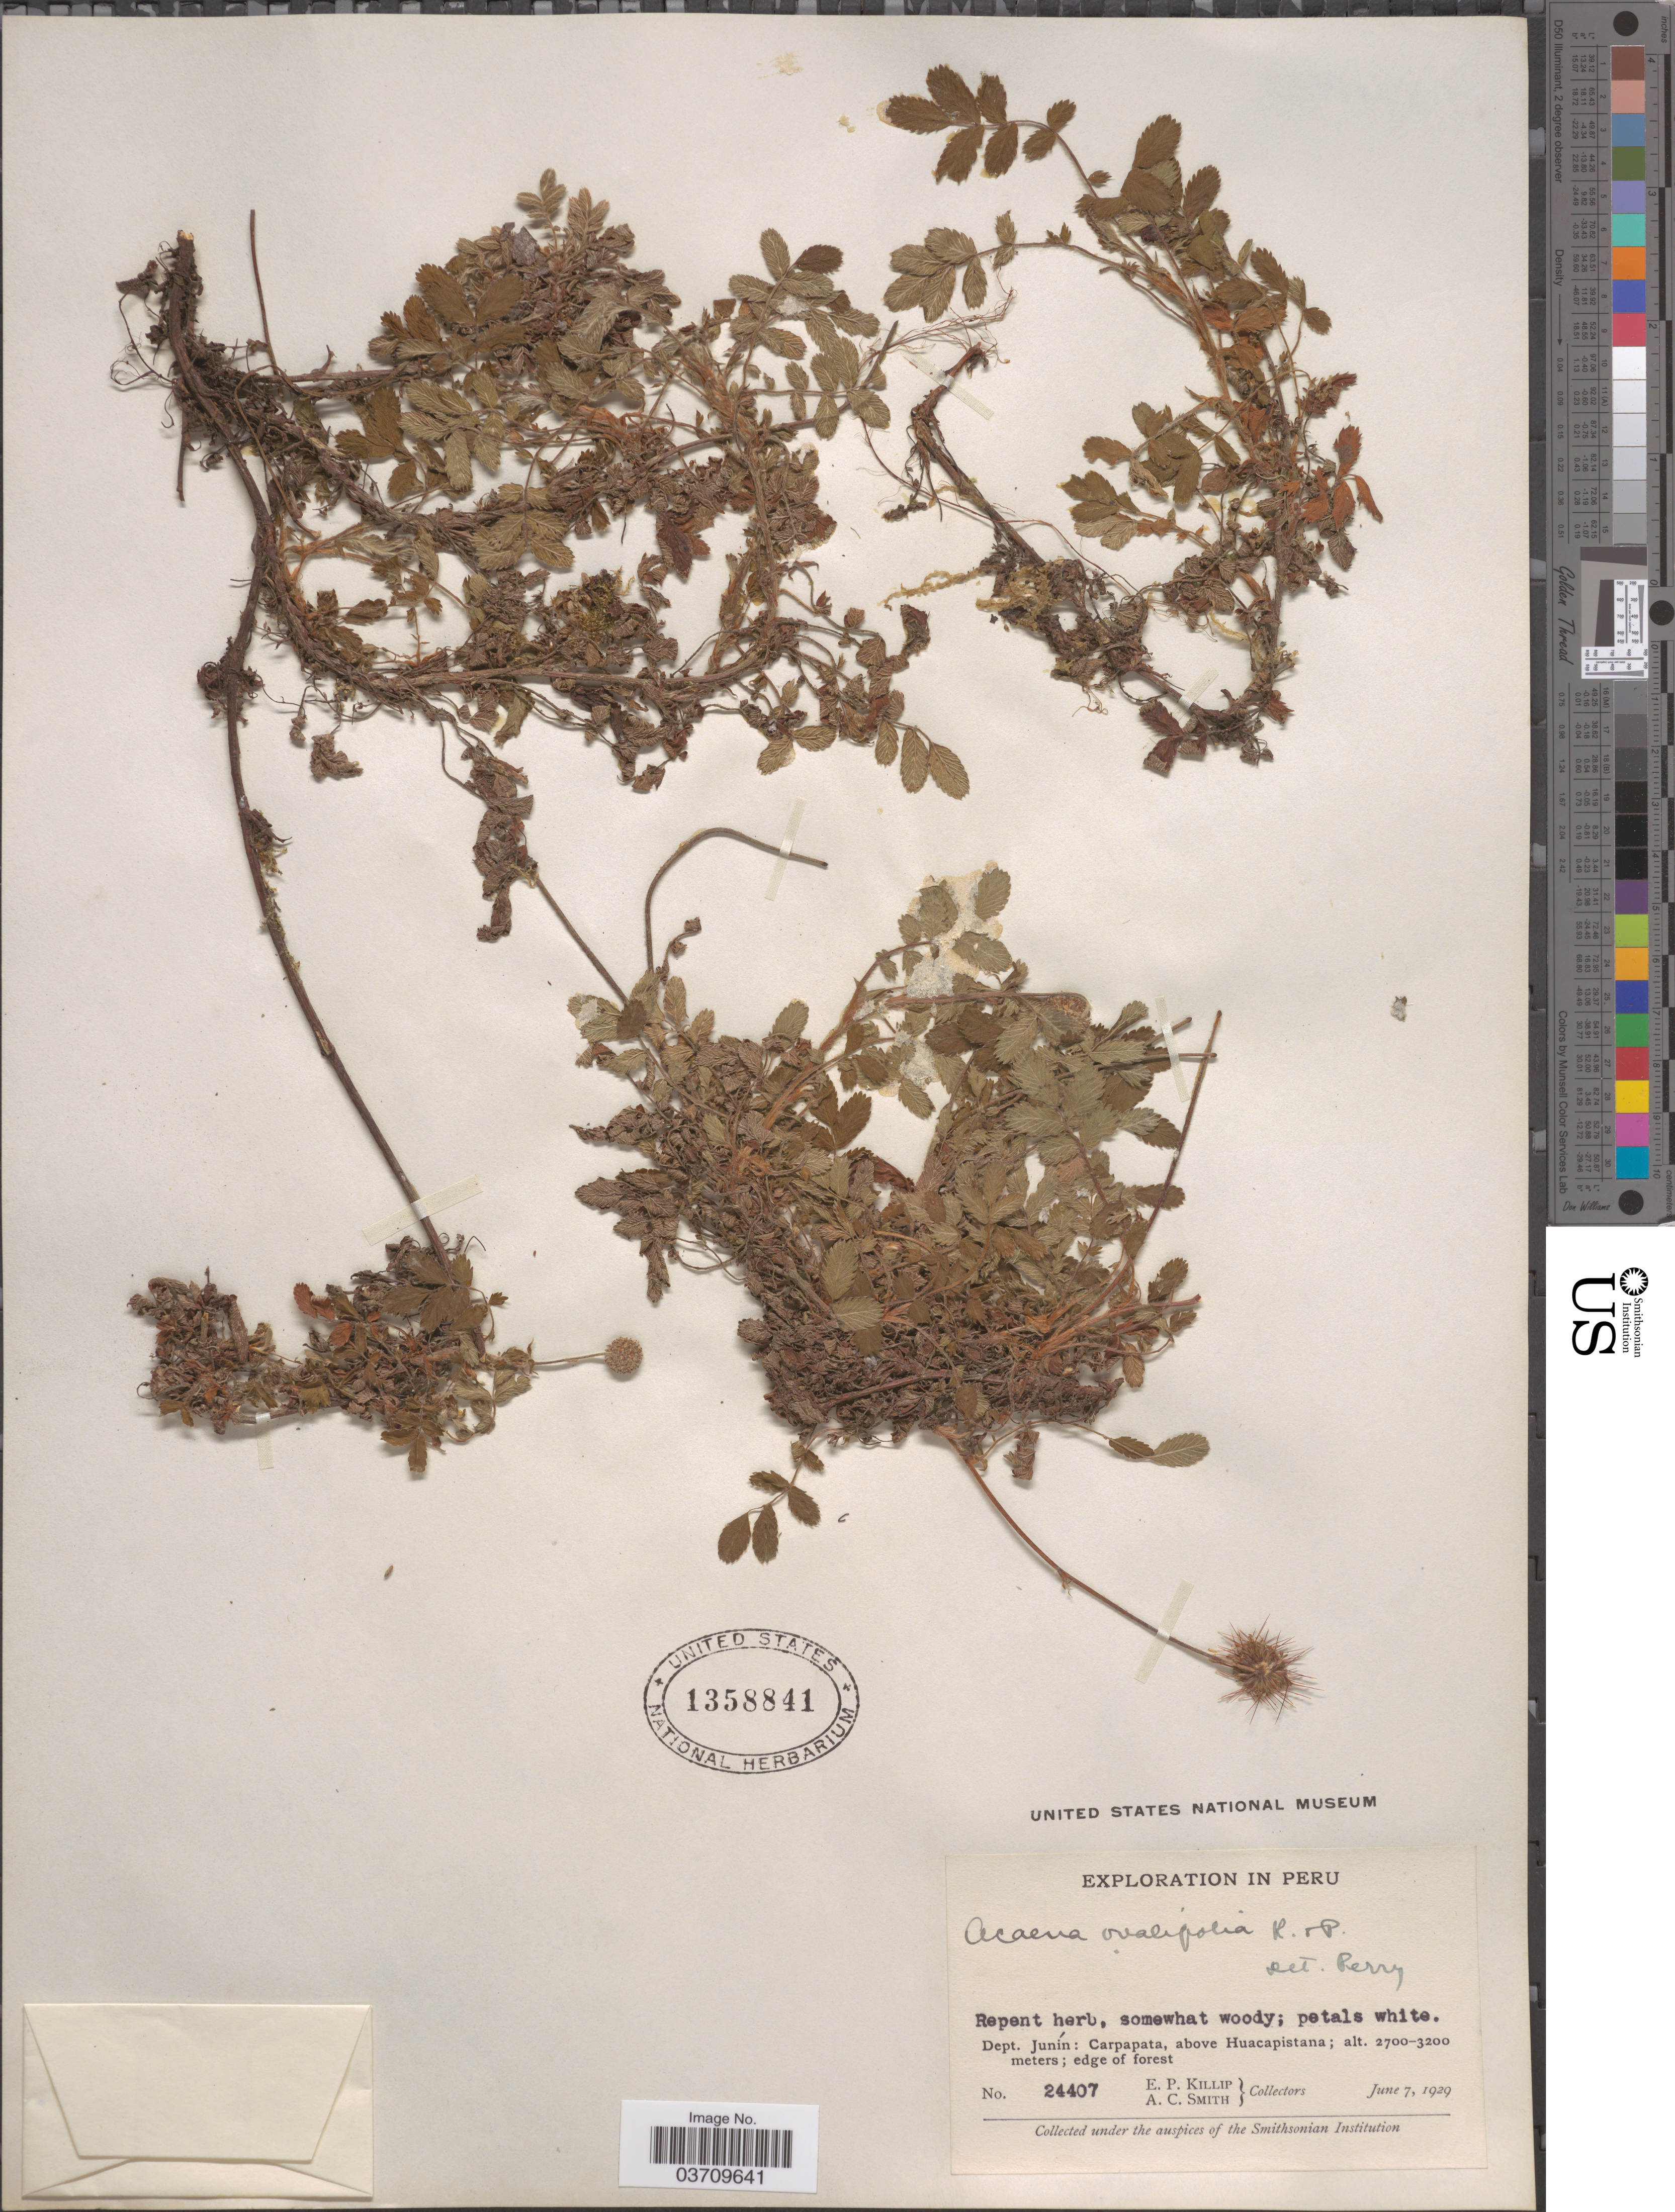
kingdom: Plantae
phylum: Tracheophyta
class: Magnoliopsida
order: Rosales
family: Rosaceae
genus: Acaena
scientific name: Acaena ovalifolia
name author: Ruiz & Pav.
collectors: E. P. Killip & A. C. Smith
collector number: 24407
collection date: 1929-06-07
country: Peru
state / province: Junín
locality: Dept. Junín: Carpapata, above Huacapistana.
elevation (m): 2700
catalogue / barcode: US 1358841